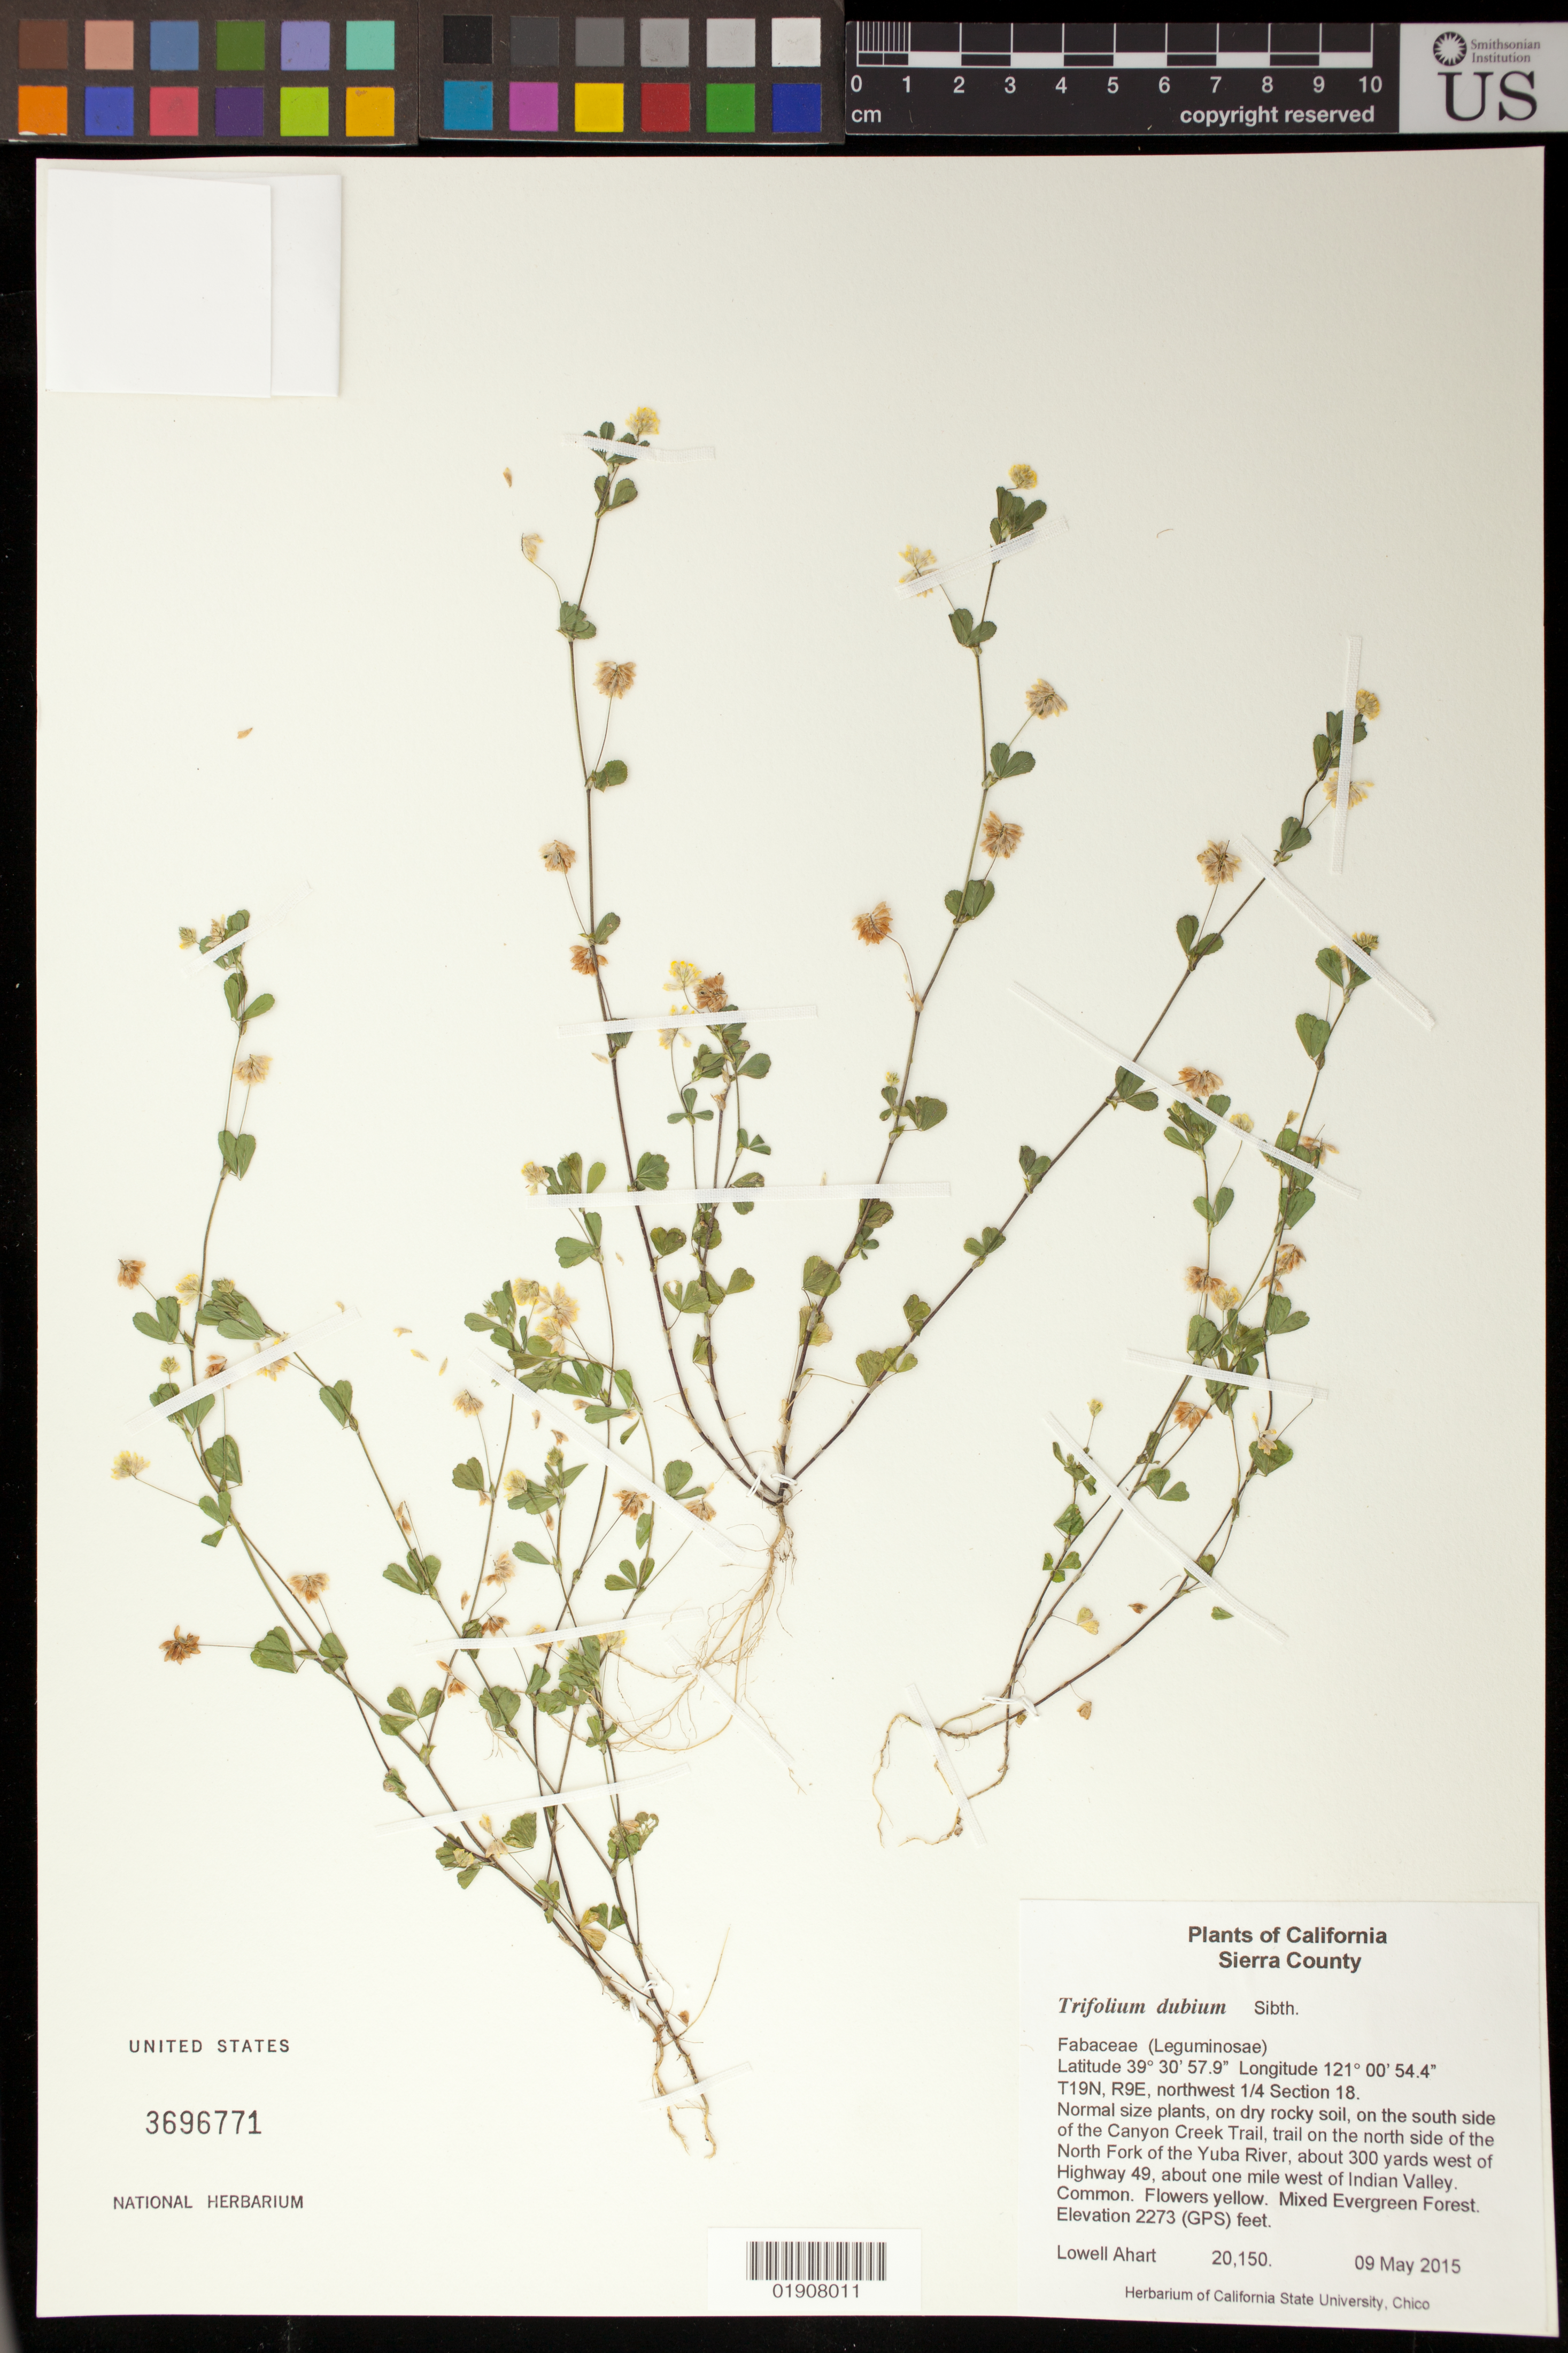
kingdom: Plantae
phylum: Tracheophyta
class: Magnoliopsida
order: Fabales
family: Fabaceae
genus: Trifolium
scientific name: Trifolium dubium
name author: Sibth.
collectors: L. Ahart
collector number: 20150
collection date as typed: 09 May 2015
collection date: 2015-05-09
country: United States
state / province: California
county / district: Sierra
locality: On the south side of the Canyon Creek Trail, trail on the north side of the North Fork of the Yuba River, about 300 yards west of Highway 49, about one mile west of Indian Valley. T19N, R9E, northwest 1/4 Section 18.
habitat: on dry rocky soil.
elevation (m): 693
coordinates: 39 30 57.9 N, 121 00 54.4 W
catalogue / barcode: US 3696771